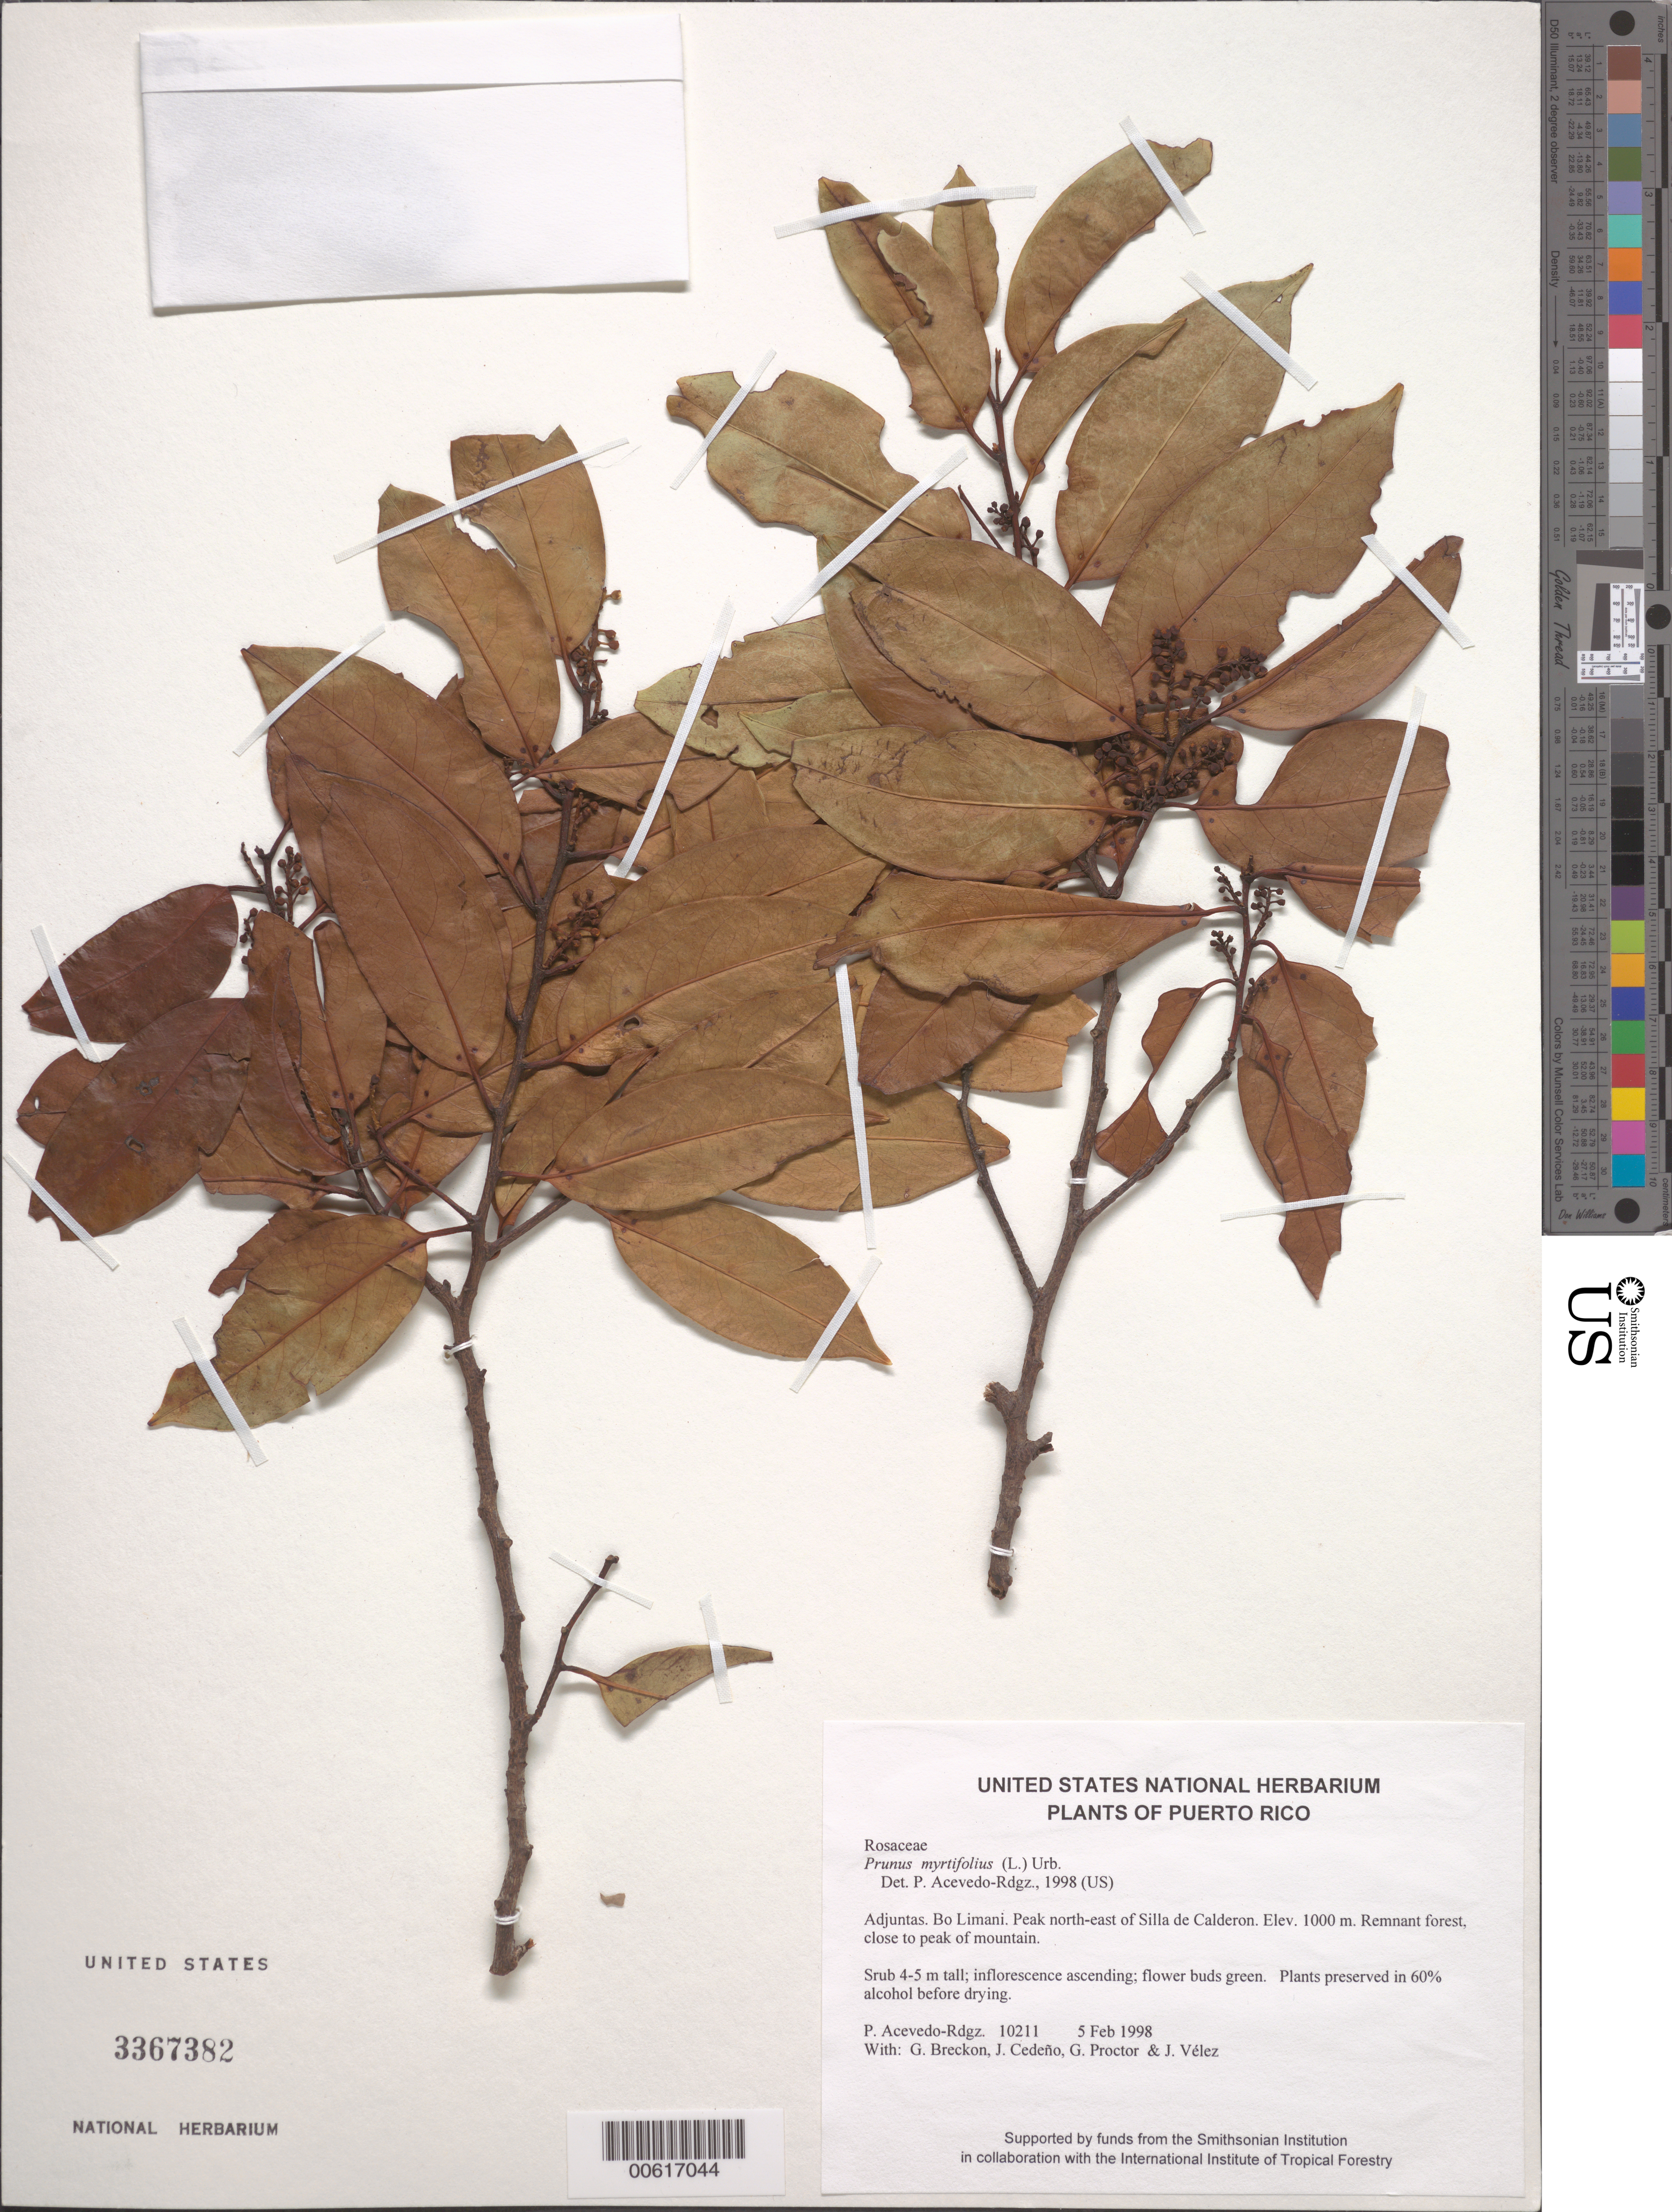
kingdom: Plantae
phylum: Tracheophyta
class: Magnoliopsida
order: Rosales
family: Rosaceae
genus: Prunus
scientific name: Prunus myrtifolia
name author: (L.) Urb.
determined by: Acevedo-Rodríguez, P., (BOT), Smithsonian Institution - National Museum of Natural History (UNITED STATES)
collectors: P. Acevedo-Rodr., G. J. Breckon, J. A. Cedeño M., G. R. Proctor & J. Vélez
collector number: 10211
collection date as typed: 05 Feb 1998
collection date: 1998-02-05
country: Puerto Rico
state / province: Adjuntas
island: Puerto Rico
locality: Adjuntas; Bo. Limani; Peak north-east of Silla de Calderon.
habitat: Remnant forest, close to peak of mountain.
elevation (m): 1000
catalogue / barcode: US 3367382